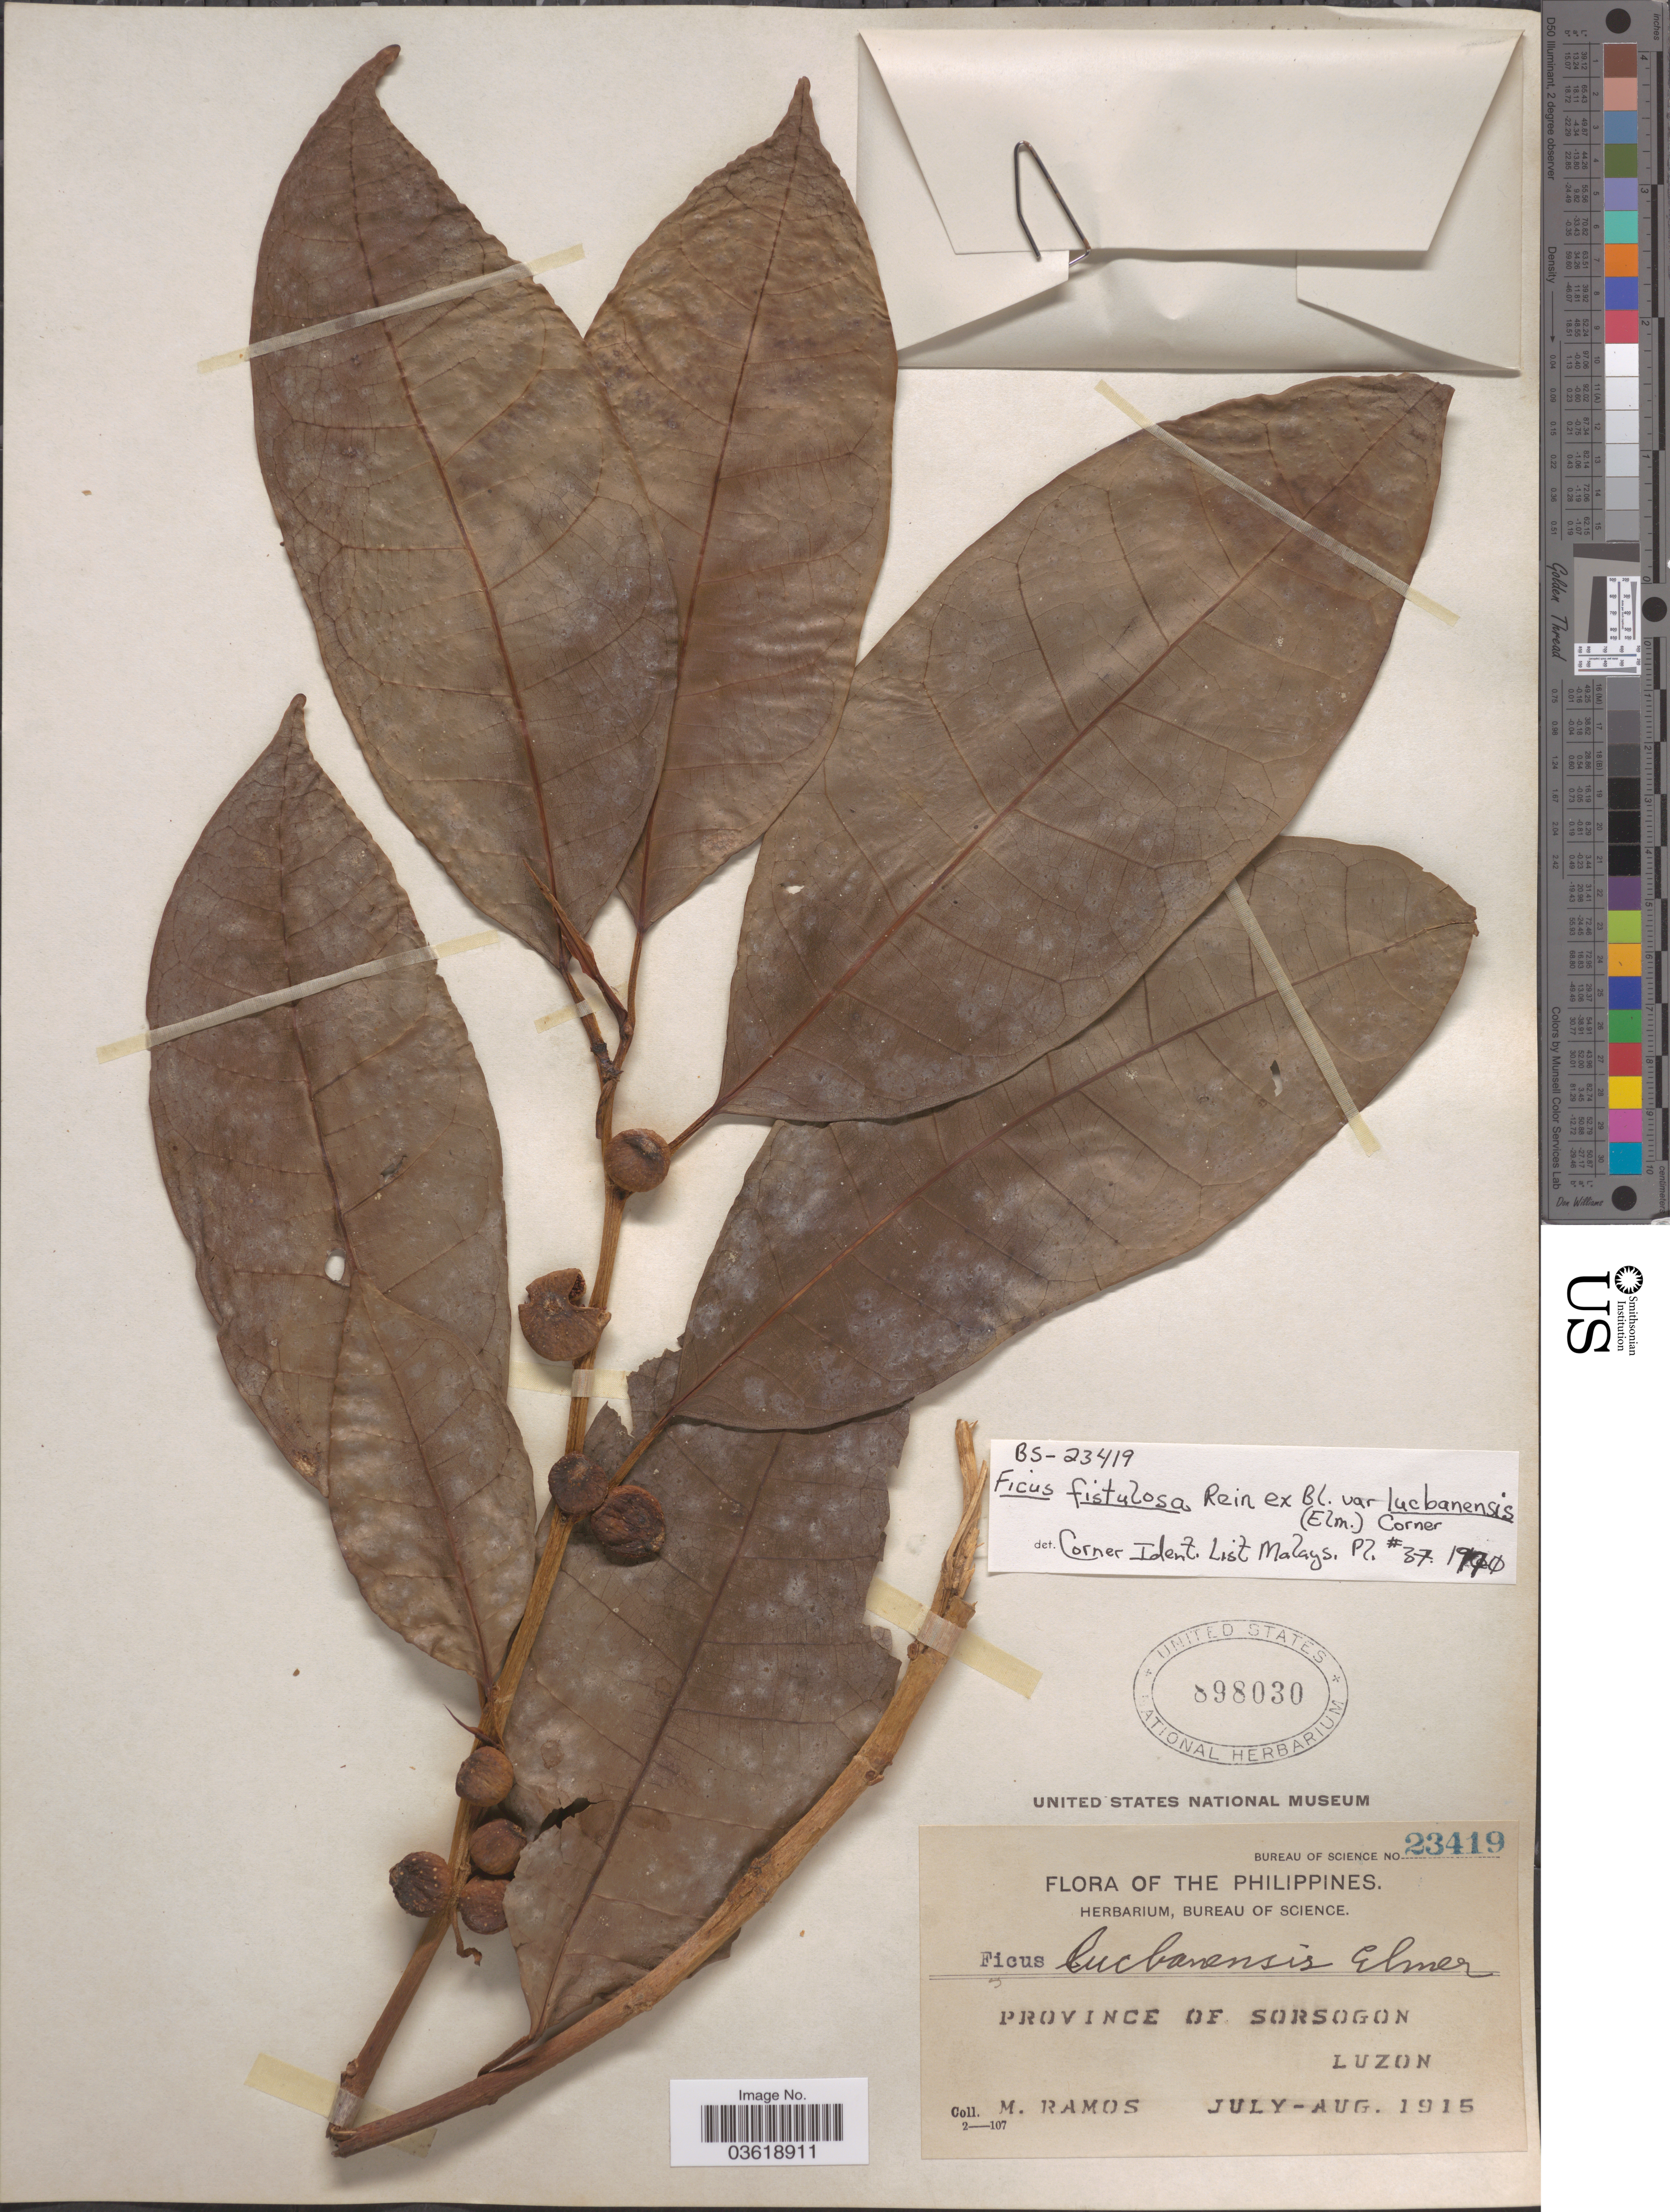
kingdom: Plantae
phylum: Tracheophyta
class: Magnoliopsida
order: Rosales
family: Moraceae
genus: Ficus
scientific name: Ficus fistulosa var. lucbanensis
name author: (Elmer) Corner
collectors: M. Ramos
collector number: Bureau of Science 23419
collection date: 1915-07/1915-08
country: Philippines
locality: Province of Sorsogon. Luzon.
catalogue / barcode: US 898030